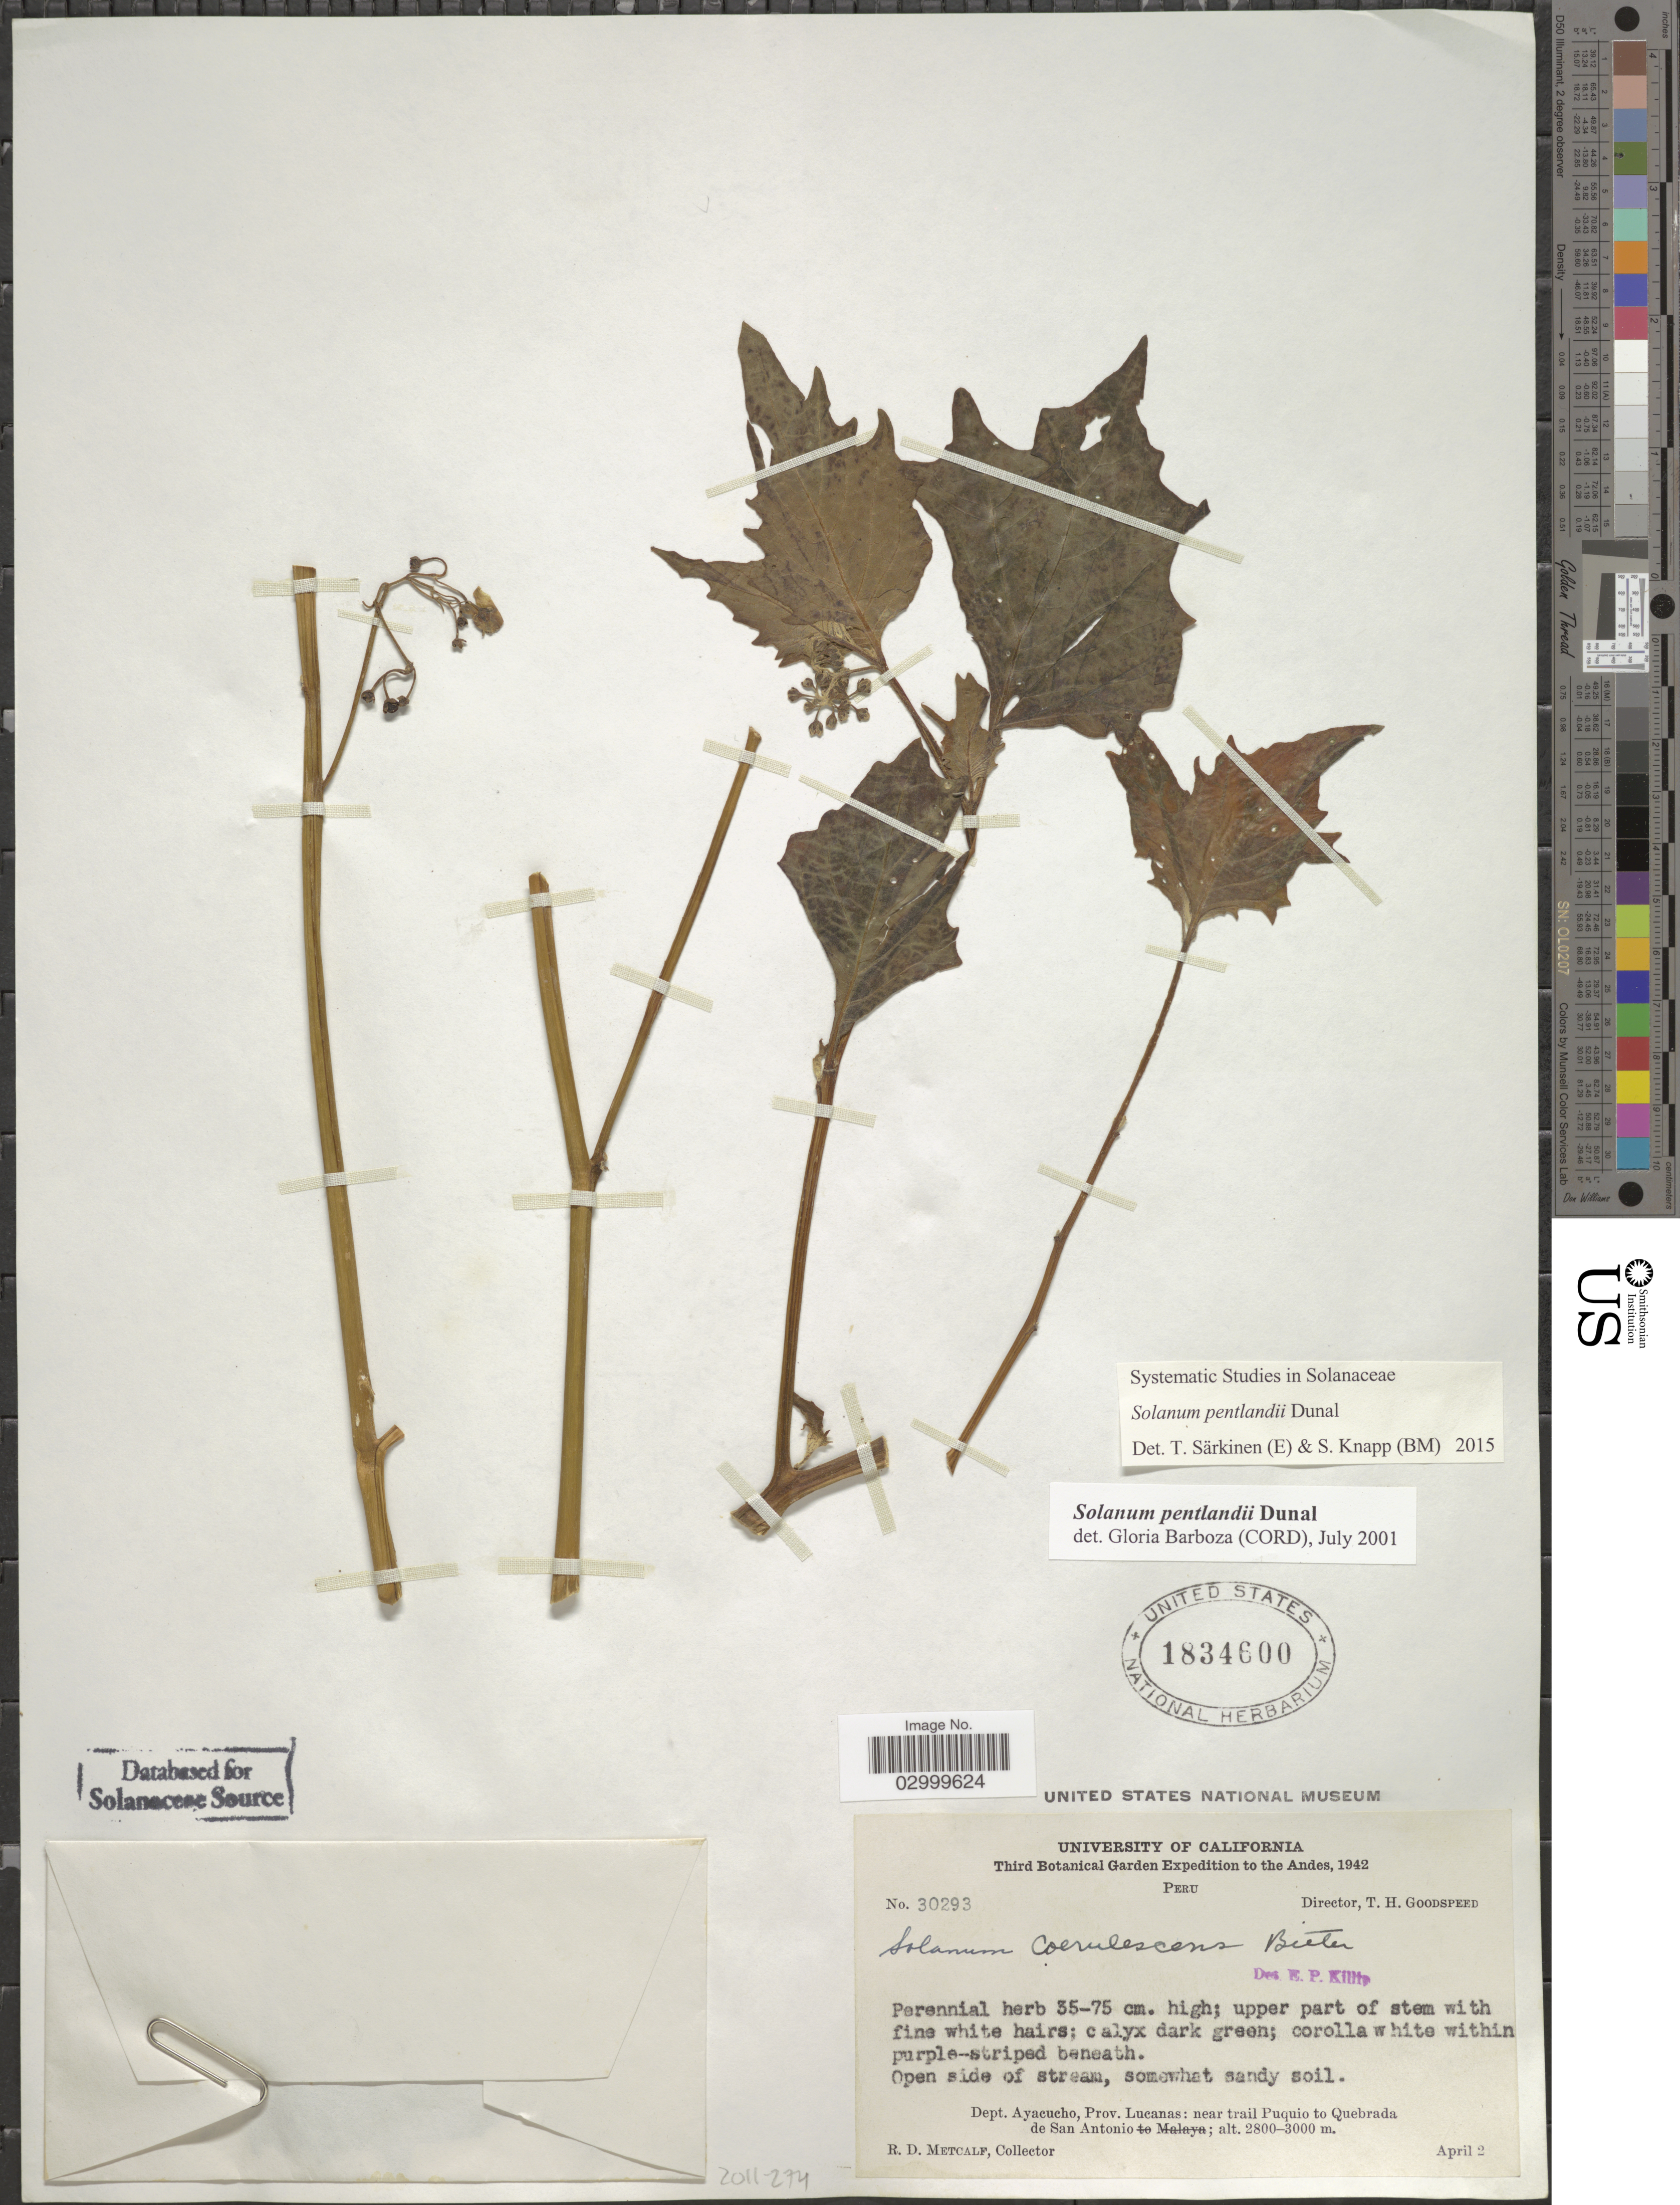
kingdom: Plantae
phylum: Tracheophyta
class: Magnoliopsida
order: Solanales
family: Solanaceae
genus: Solanum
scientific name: Solanum pentlandii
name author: Dunal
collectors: R. D. Metcalf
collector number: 30293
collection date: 1942-04-02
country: Peru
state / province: Ayacucho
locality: The Andes, Dept. Ayacucho, Prov. Lucanas: near trail Puquio to Quebrada de San Antonio.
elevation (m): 2800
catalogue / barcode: US 1834600